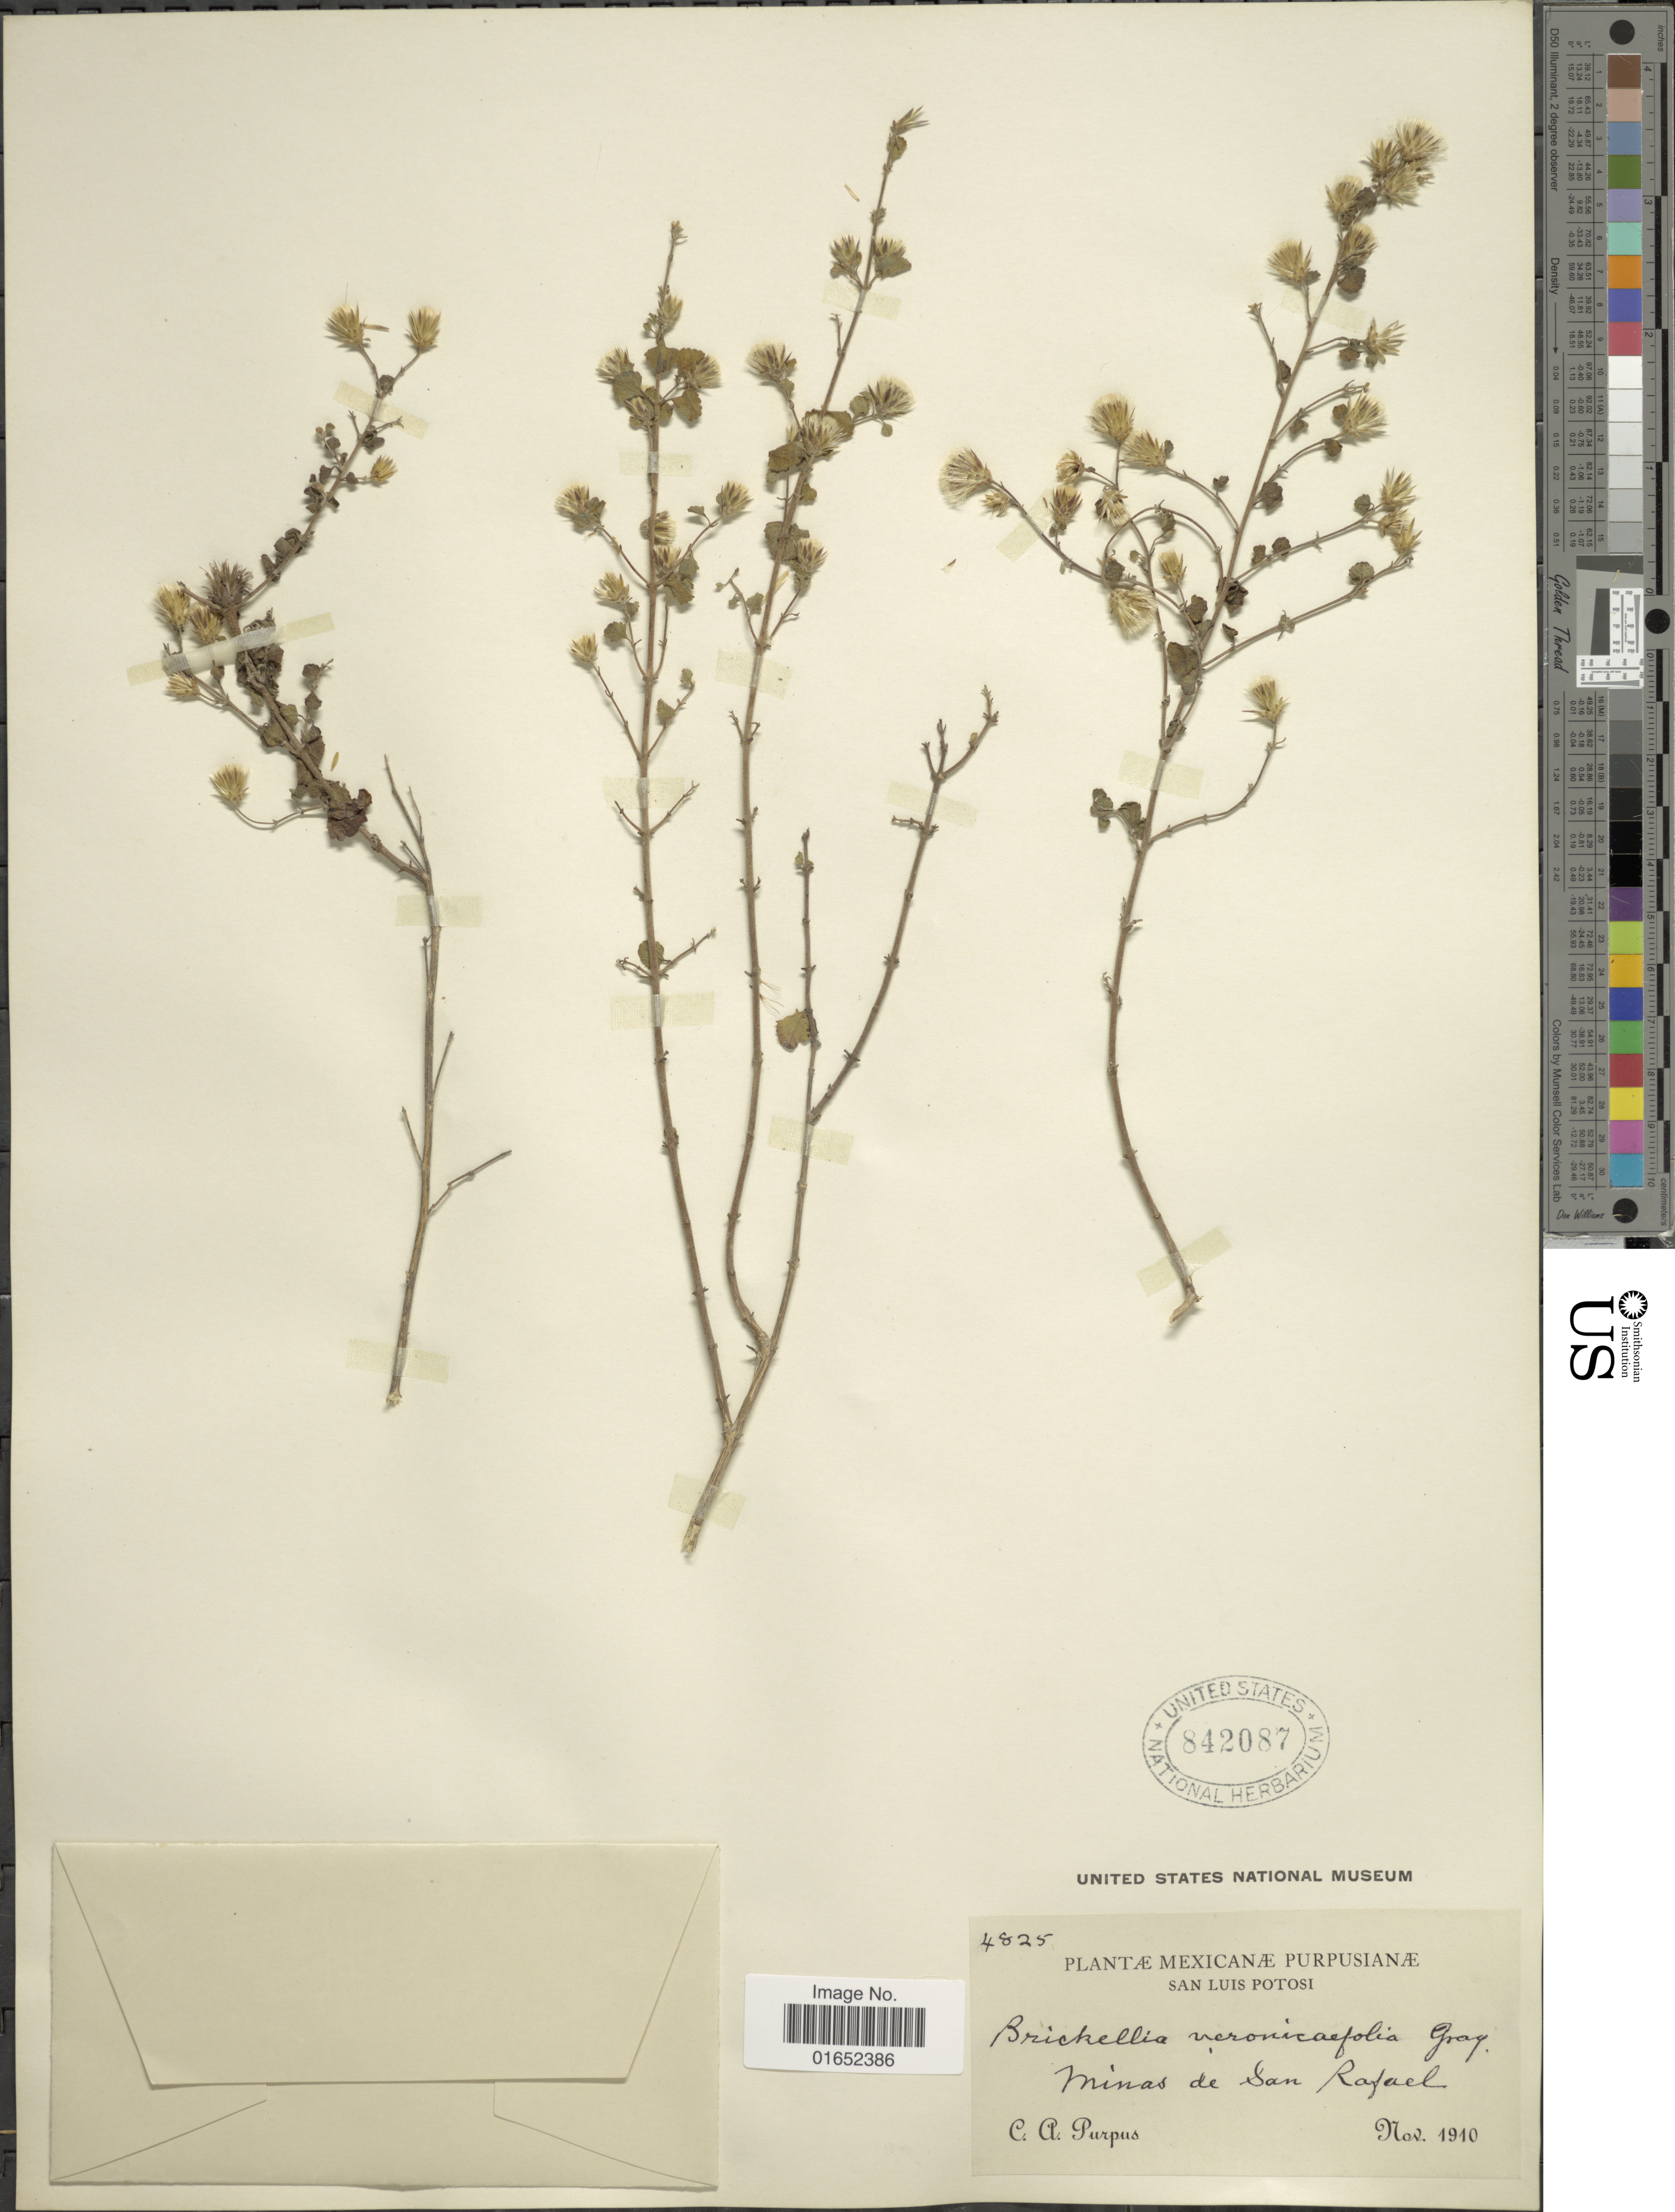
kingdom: Plantae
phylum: Tracheophyta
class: Magnoliopsida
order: Asterales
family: Asteraceae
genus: Brickellia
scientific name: Brickellia veronicaefolia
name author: (Kunth) A. Gray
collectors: C. A. Purpus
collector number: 4825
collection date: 1910-11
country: Mexico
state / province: San Luis Potosí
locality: Minas de San Rafael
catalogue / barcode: US 842087